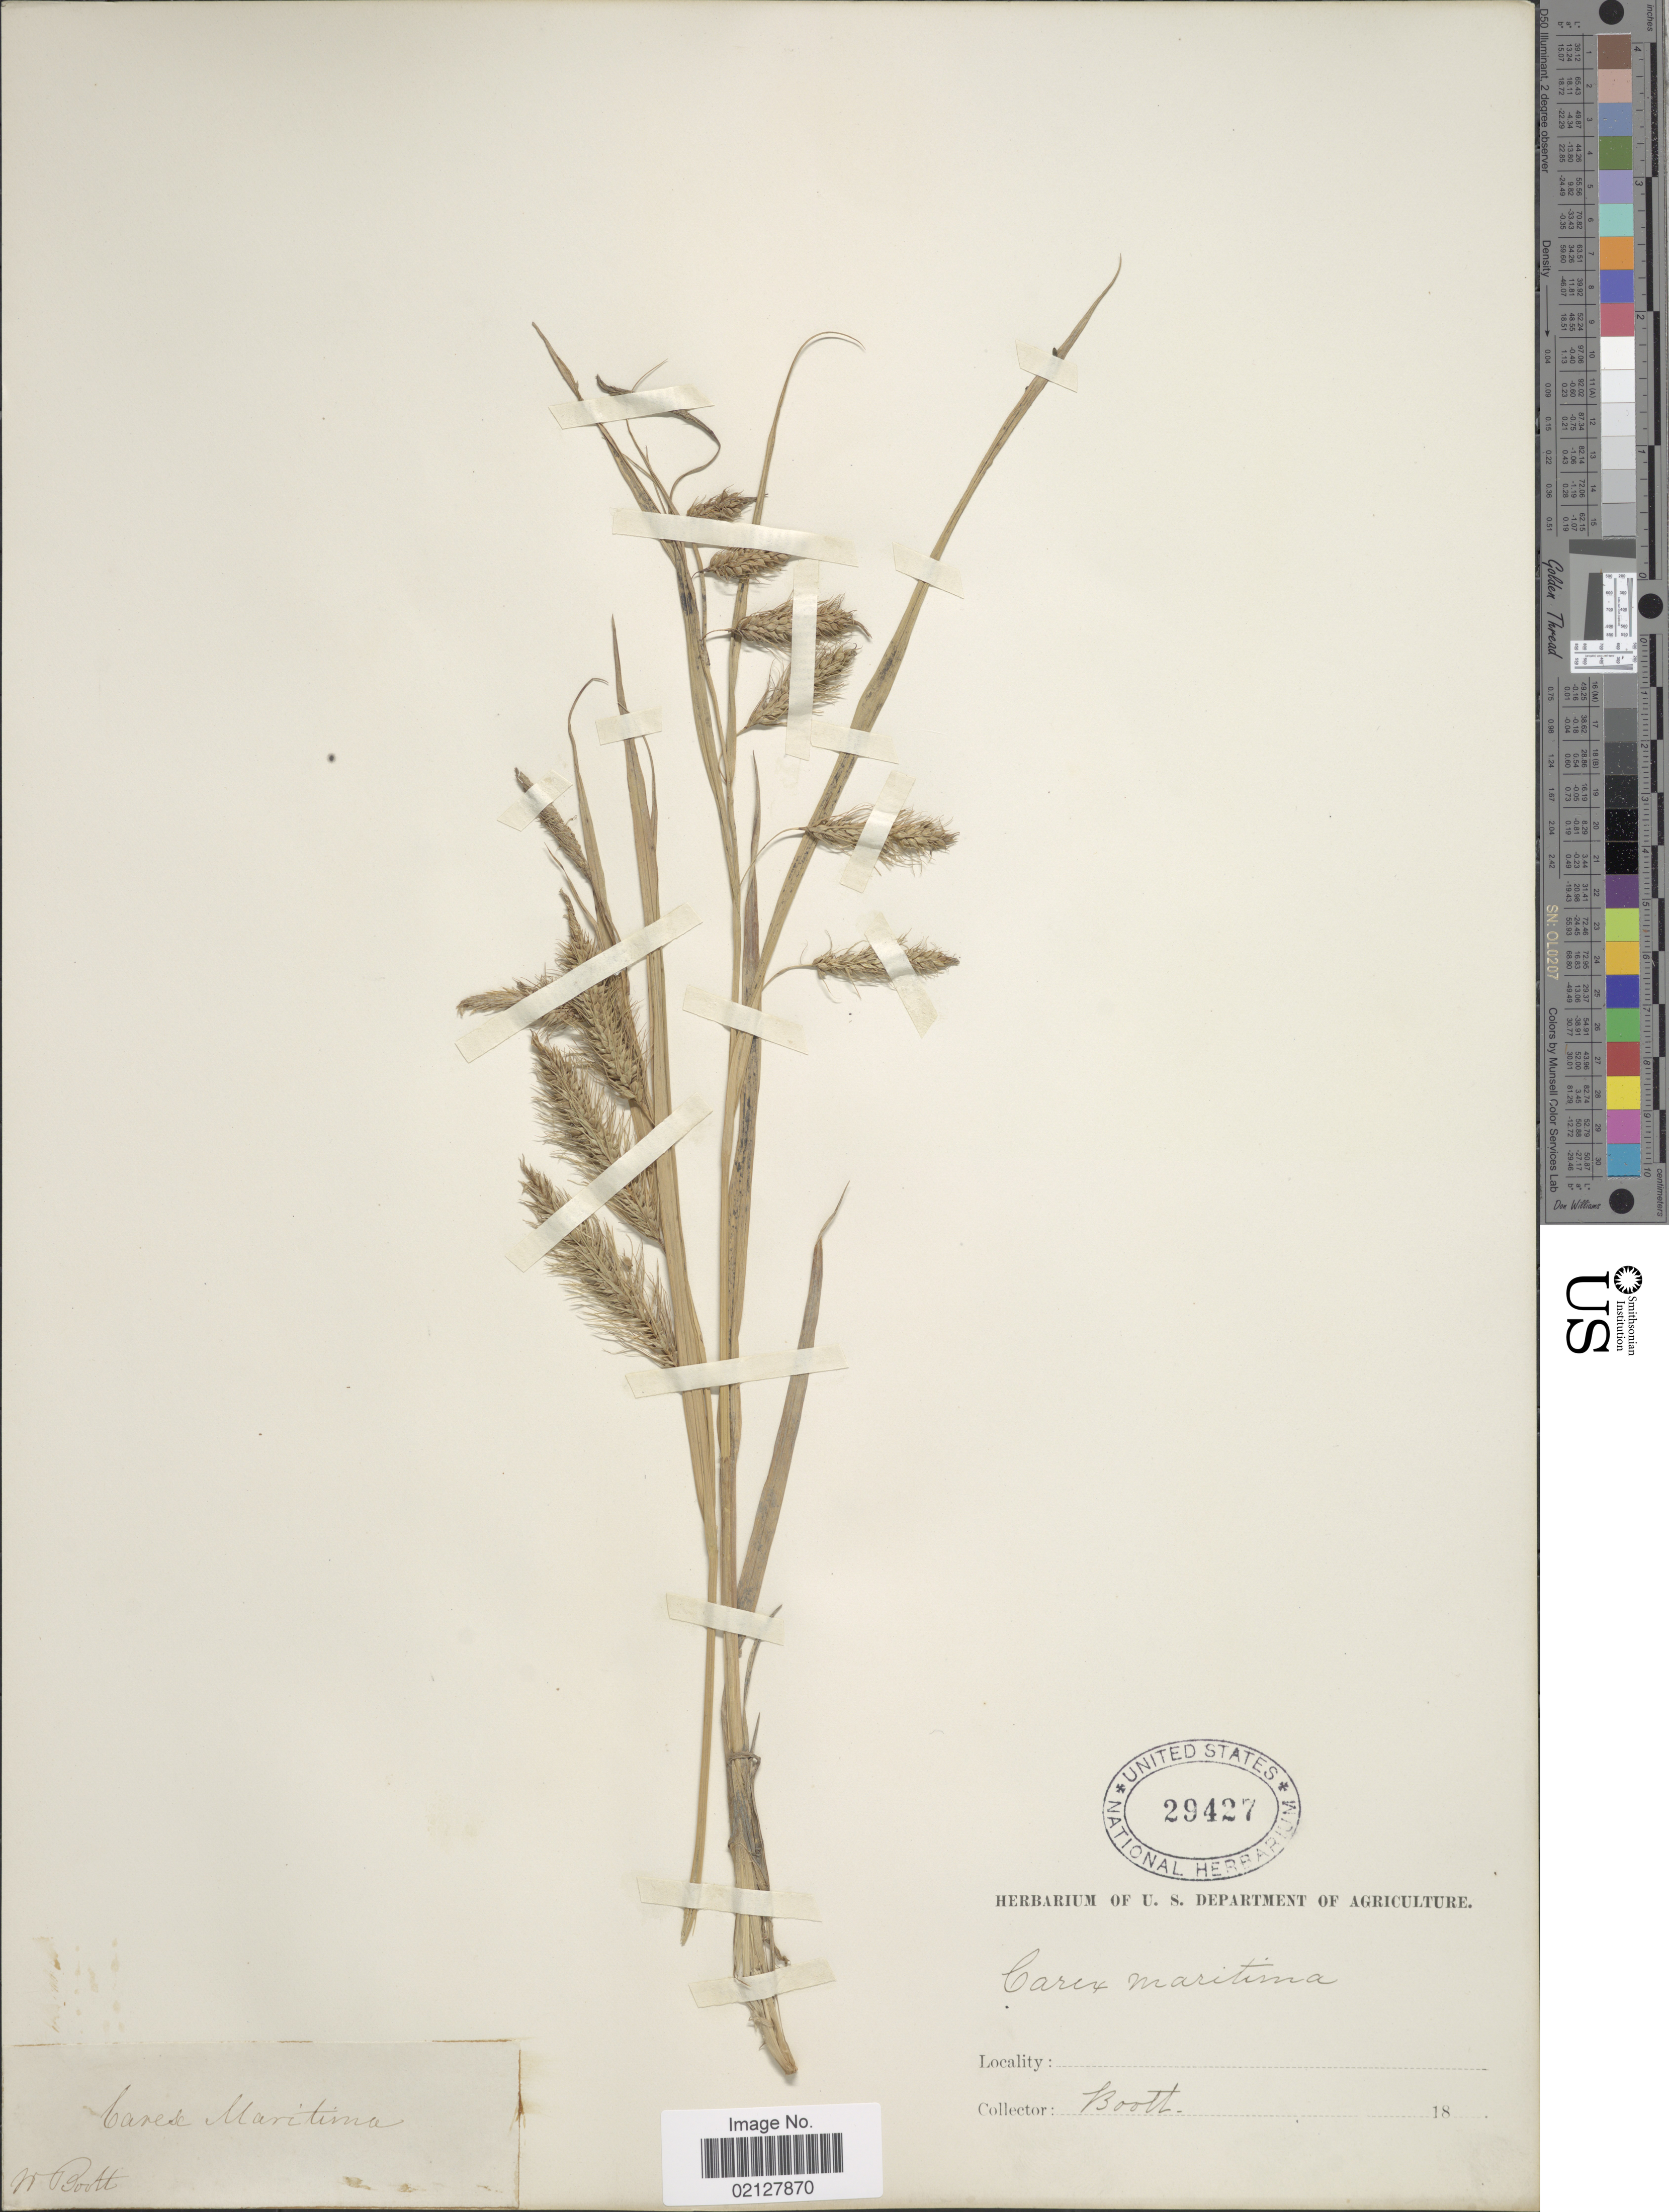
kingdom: Plantae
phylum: Tracheophyta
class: Liliopsida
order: Poales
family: Cyperaceae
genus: Carex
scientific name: Carex paleacea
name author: Schreb. ex Wahlenb.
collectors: W. Boott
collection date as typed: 18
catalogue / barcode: US 29427